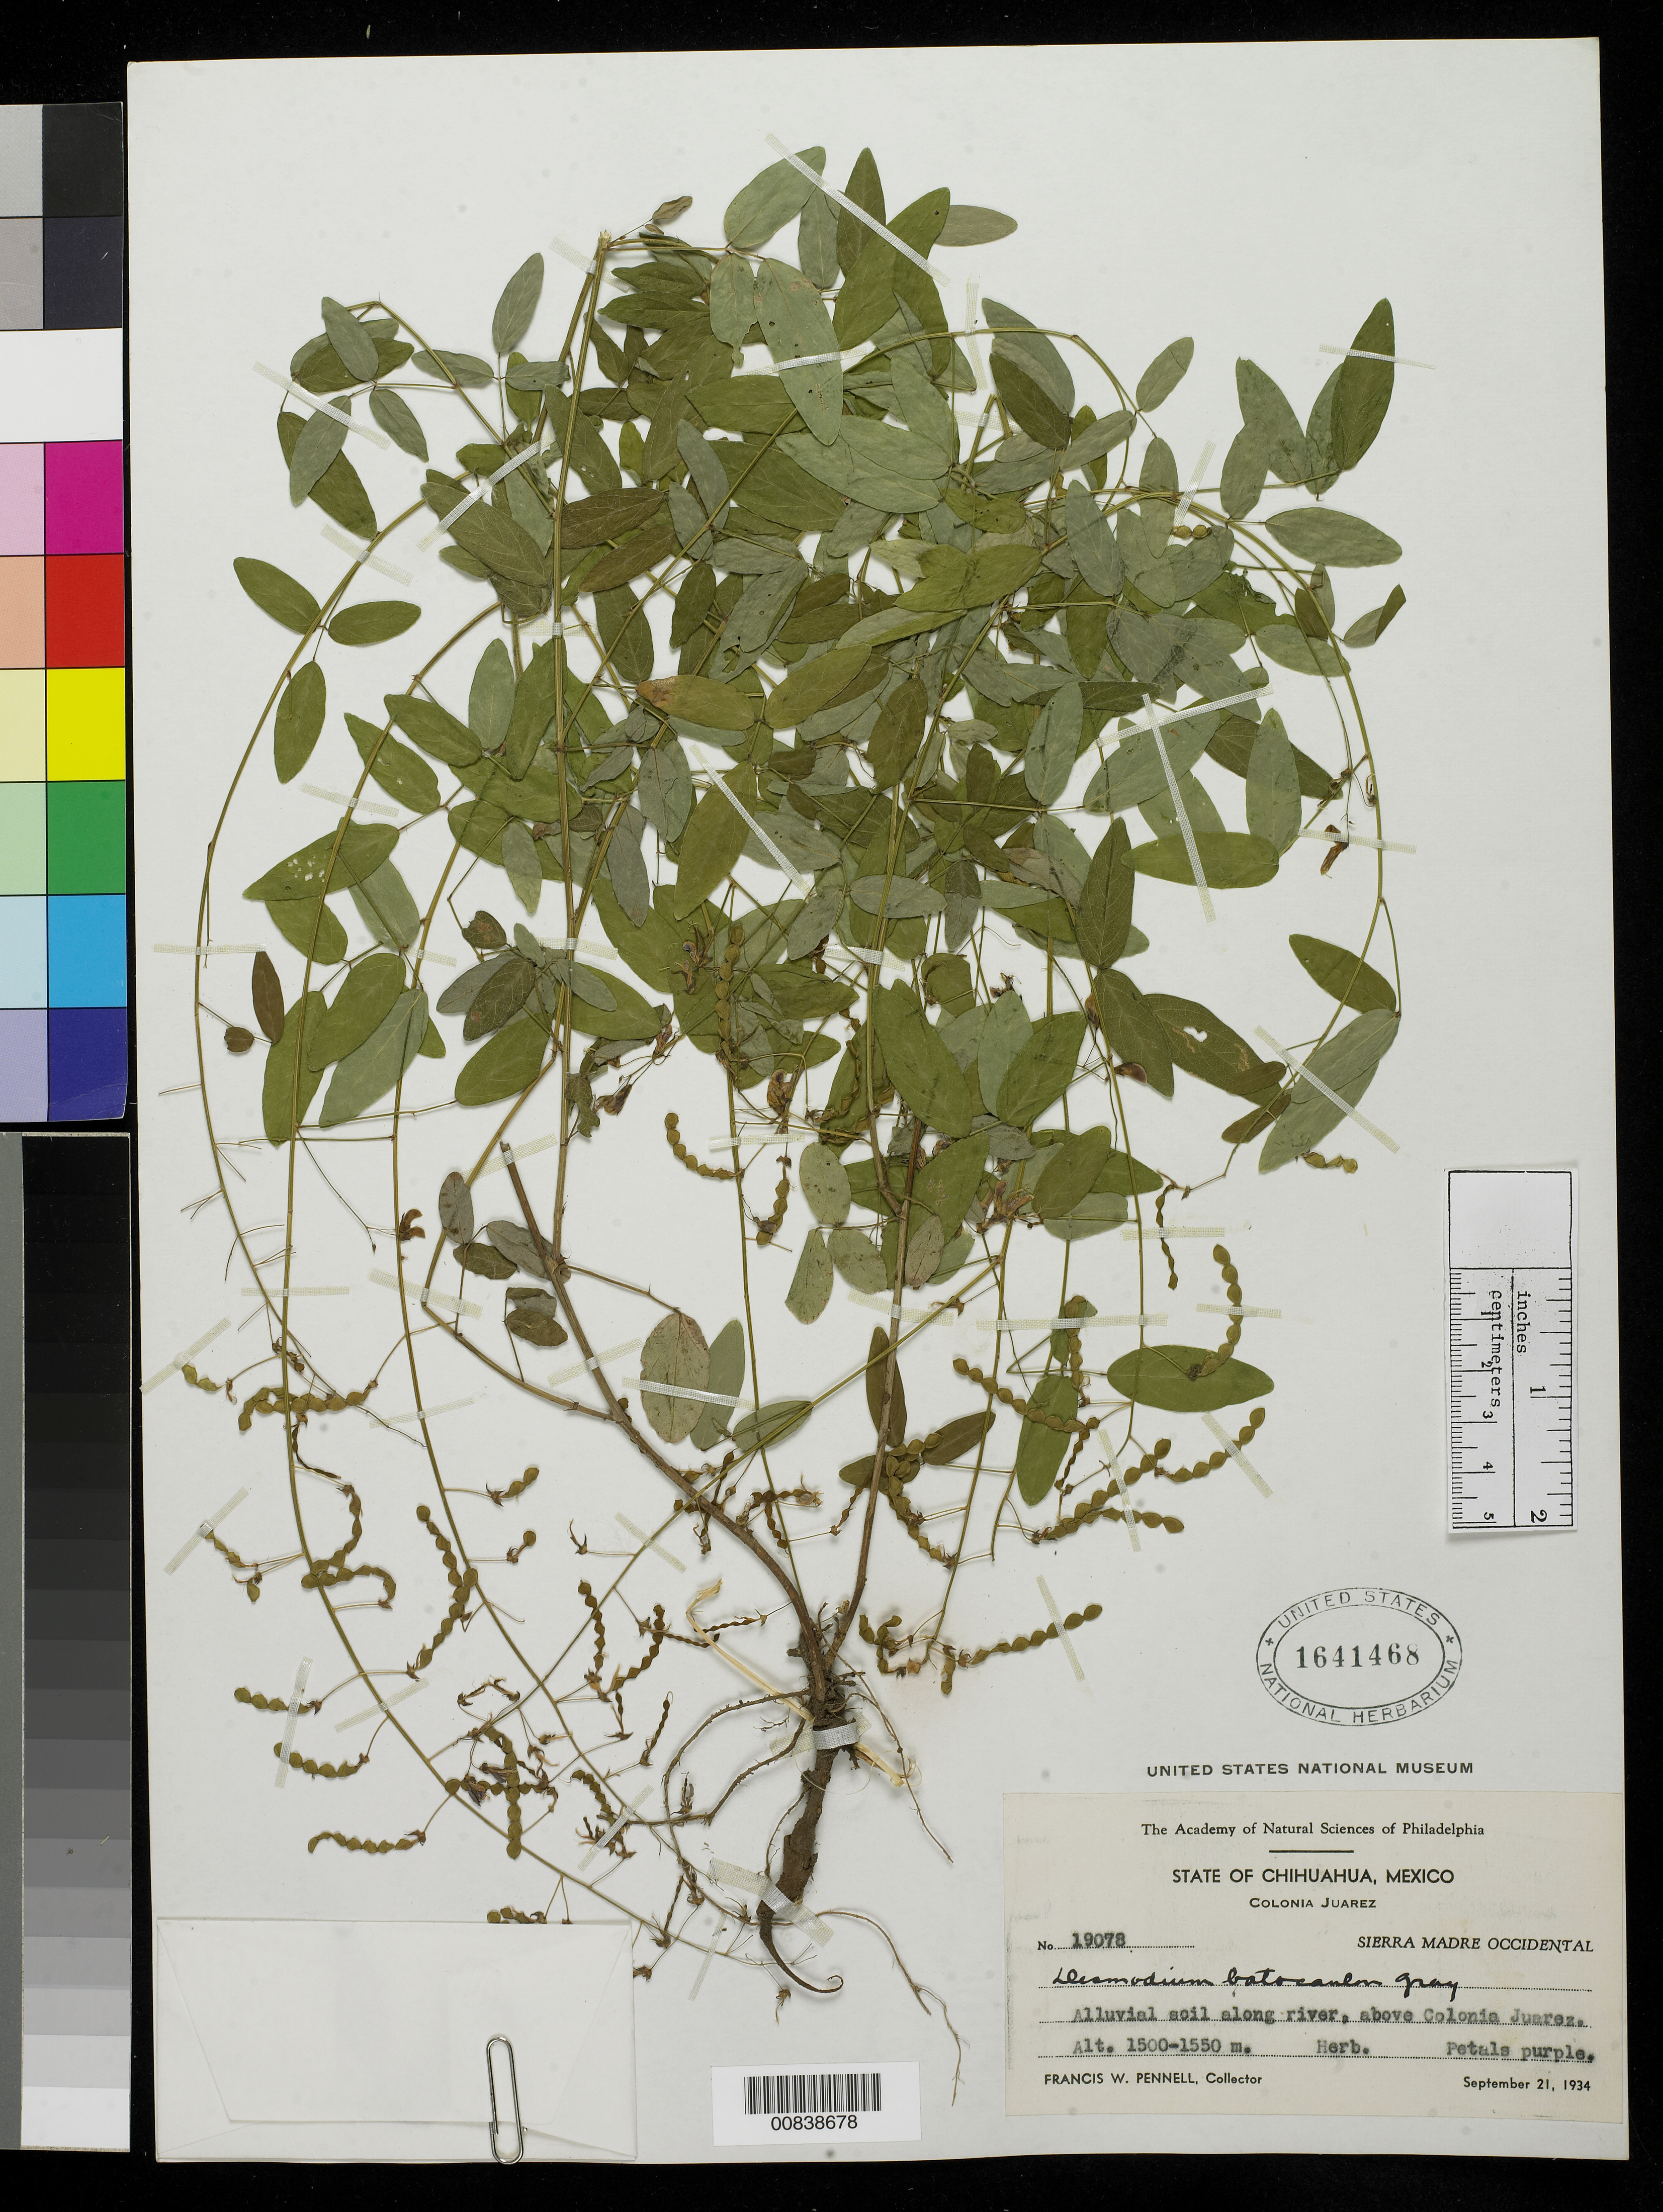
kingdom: Plantae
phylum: Tracheophyta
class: Magnoliopsida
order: Fabales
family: Fabaceae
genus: Desmodium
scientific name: Desmodium batocaulon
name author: A. Gray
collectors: F. W. Pennell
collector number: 19078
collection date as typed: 21 Sep 1934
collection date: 1934-09-21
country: Mexico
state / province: Chihuahua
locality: Along river above Colonia Juárez. Sierra Madre Occidental. Chihuahua.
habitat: Alluvial soil along river.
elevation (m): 1550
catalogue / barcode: US 1641468